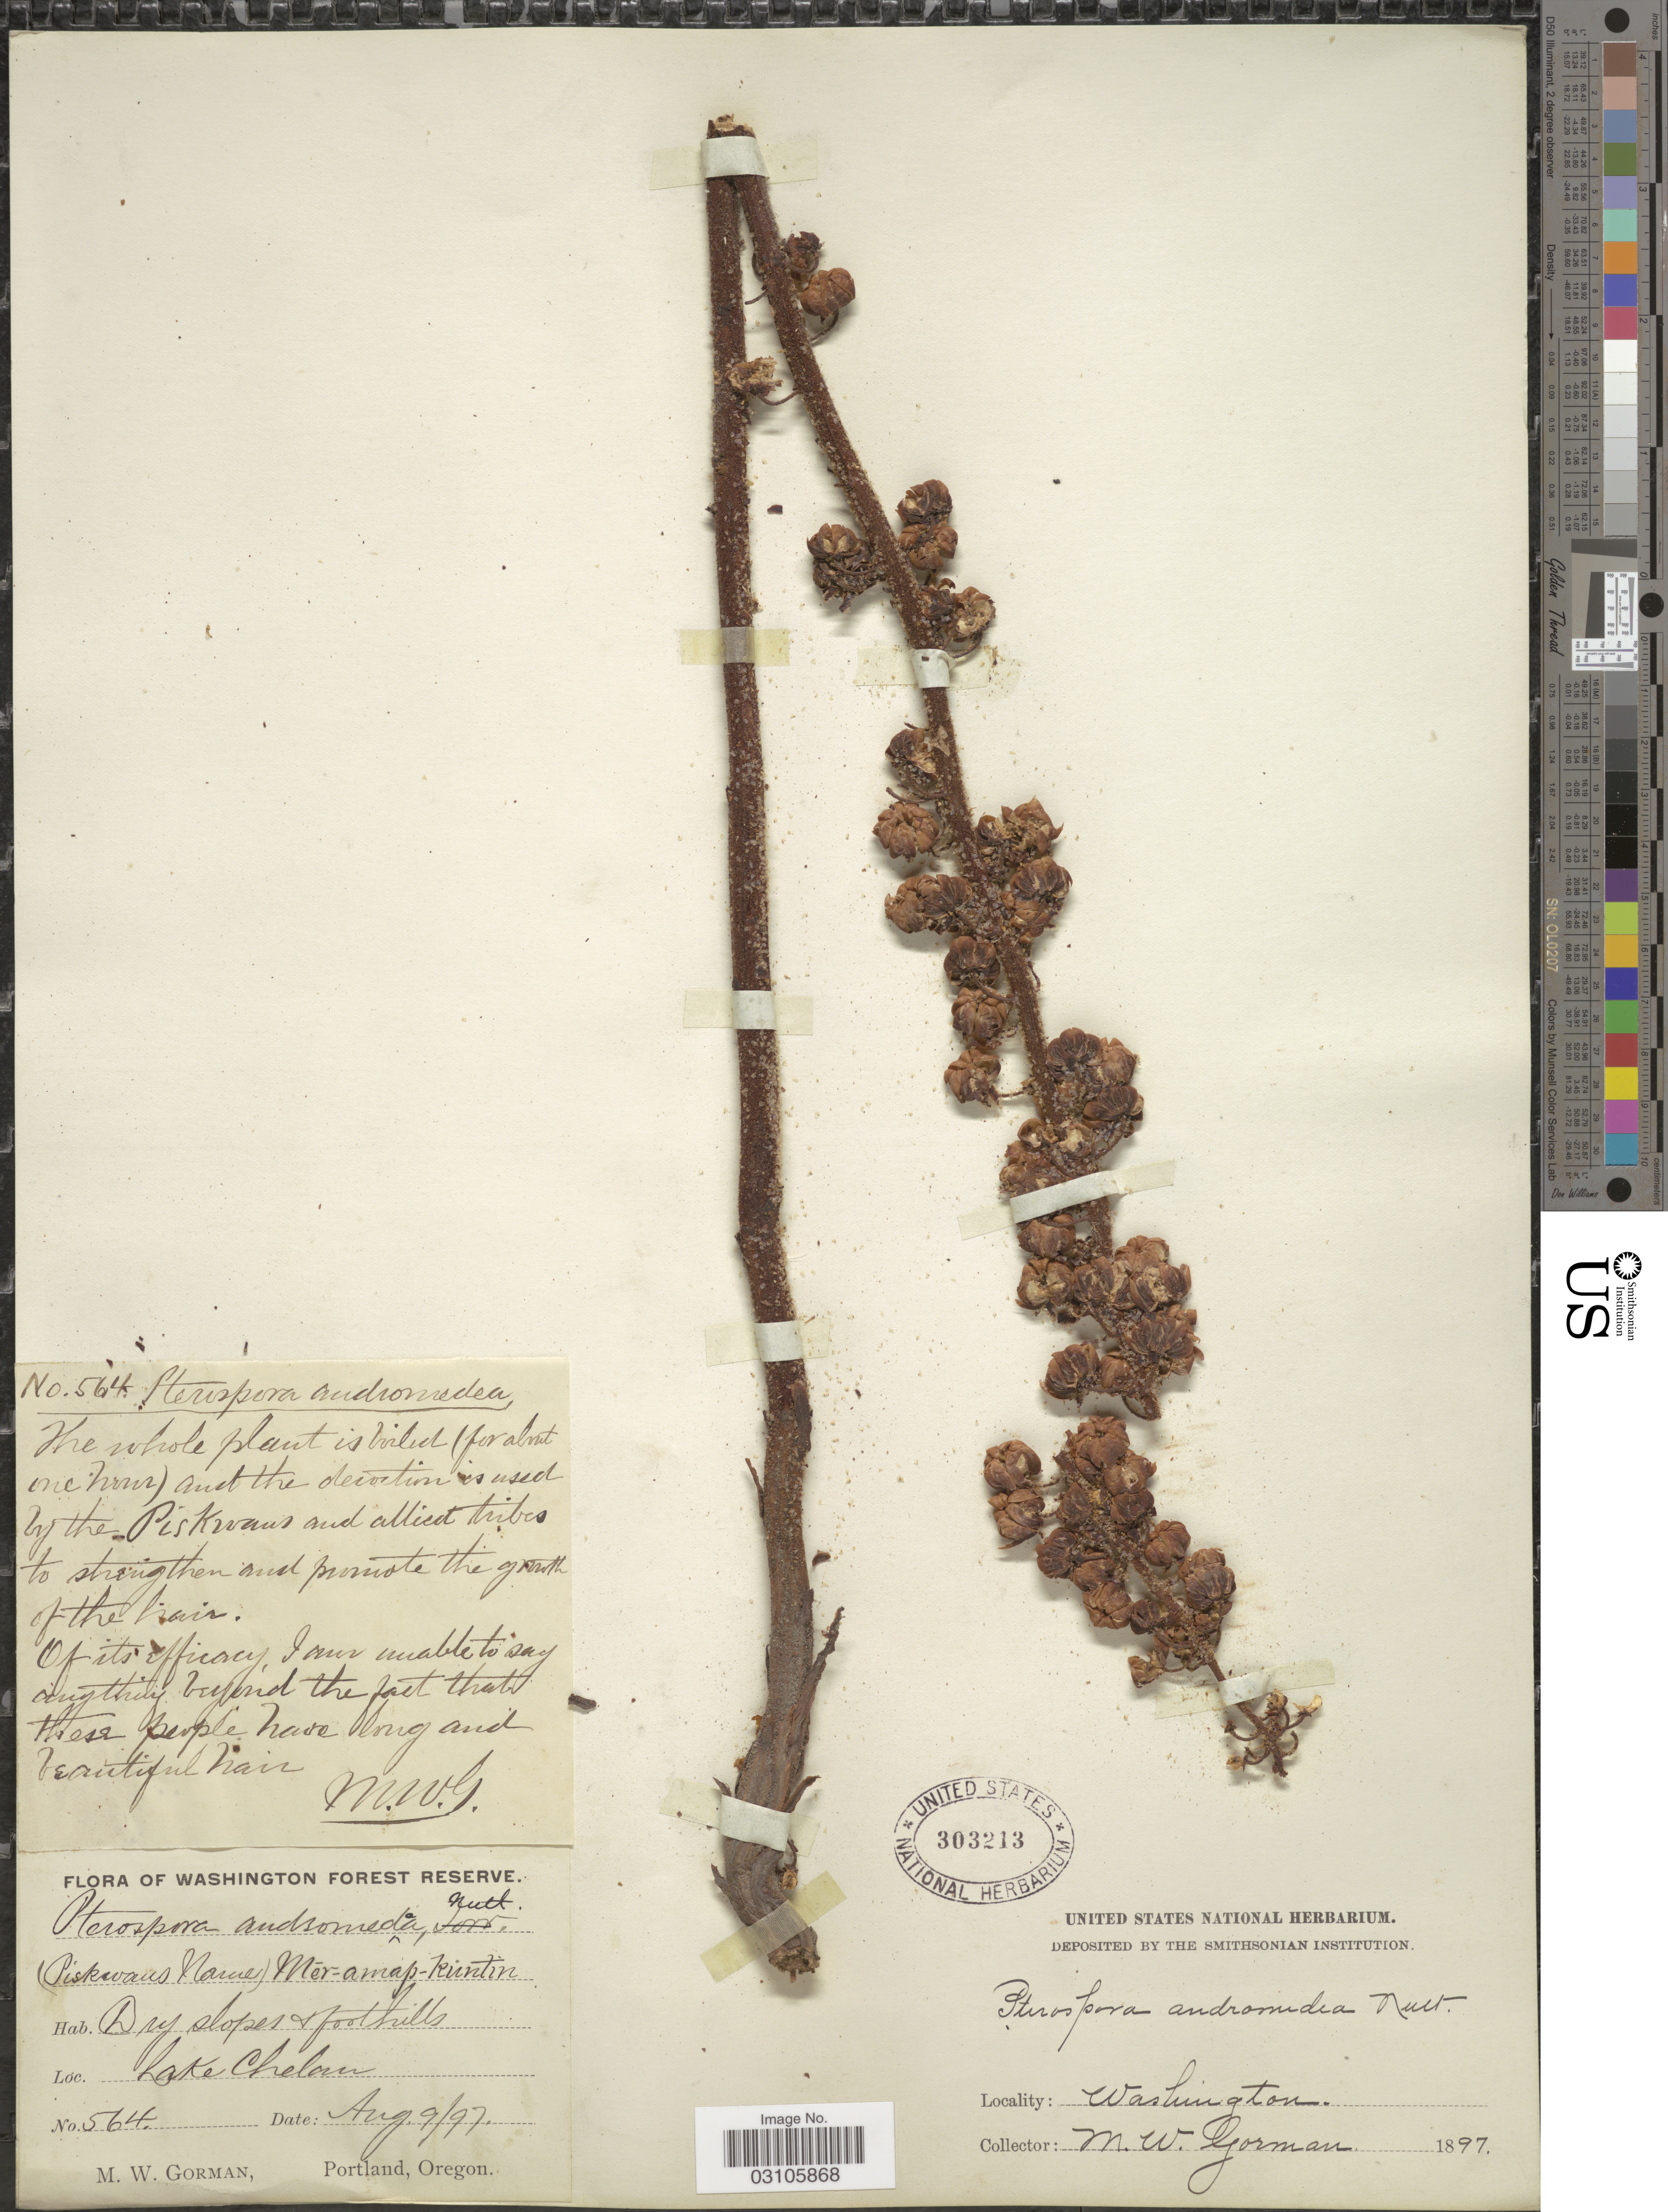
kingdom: Plantae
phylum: Tracheophyta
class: Magnoliopsida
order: Ericales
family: Ericaceae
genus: Pterospora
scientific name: Pterospora andromedea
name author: Nutt.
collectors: M. W. Gorman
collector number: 564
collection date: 1897-08-09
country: United States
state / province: Washington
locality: Washington Forest Reserve. Lake Chelan.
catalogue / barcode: US 303213